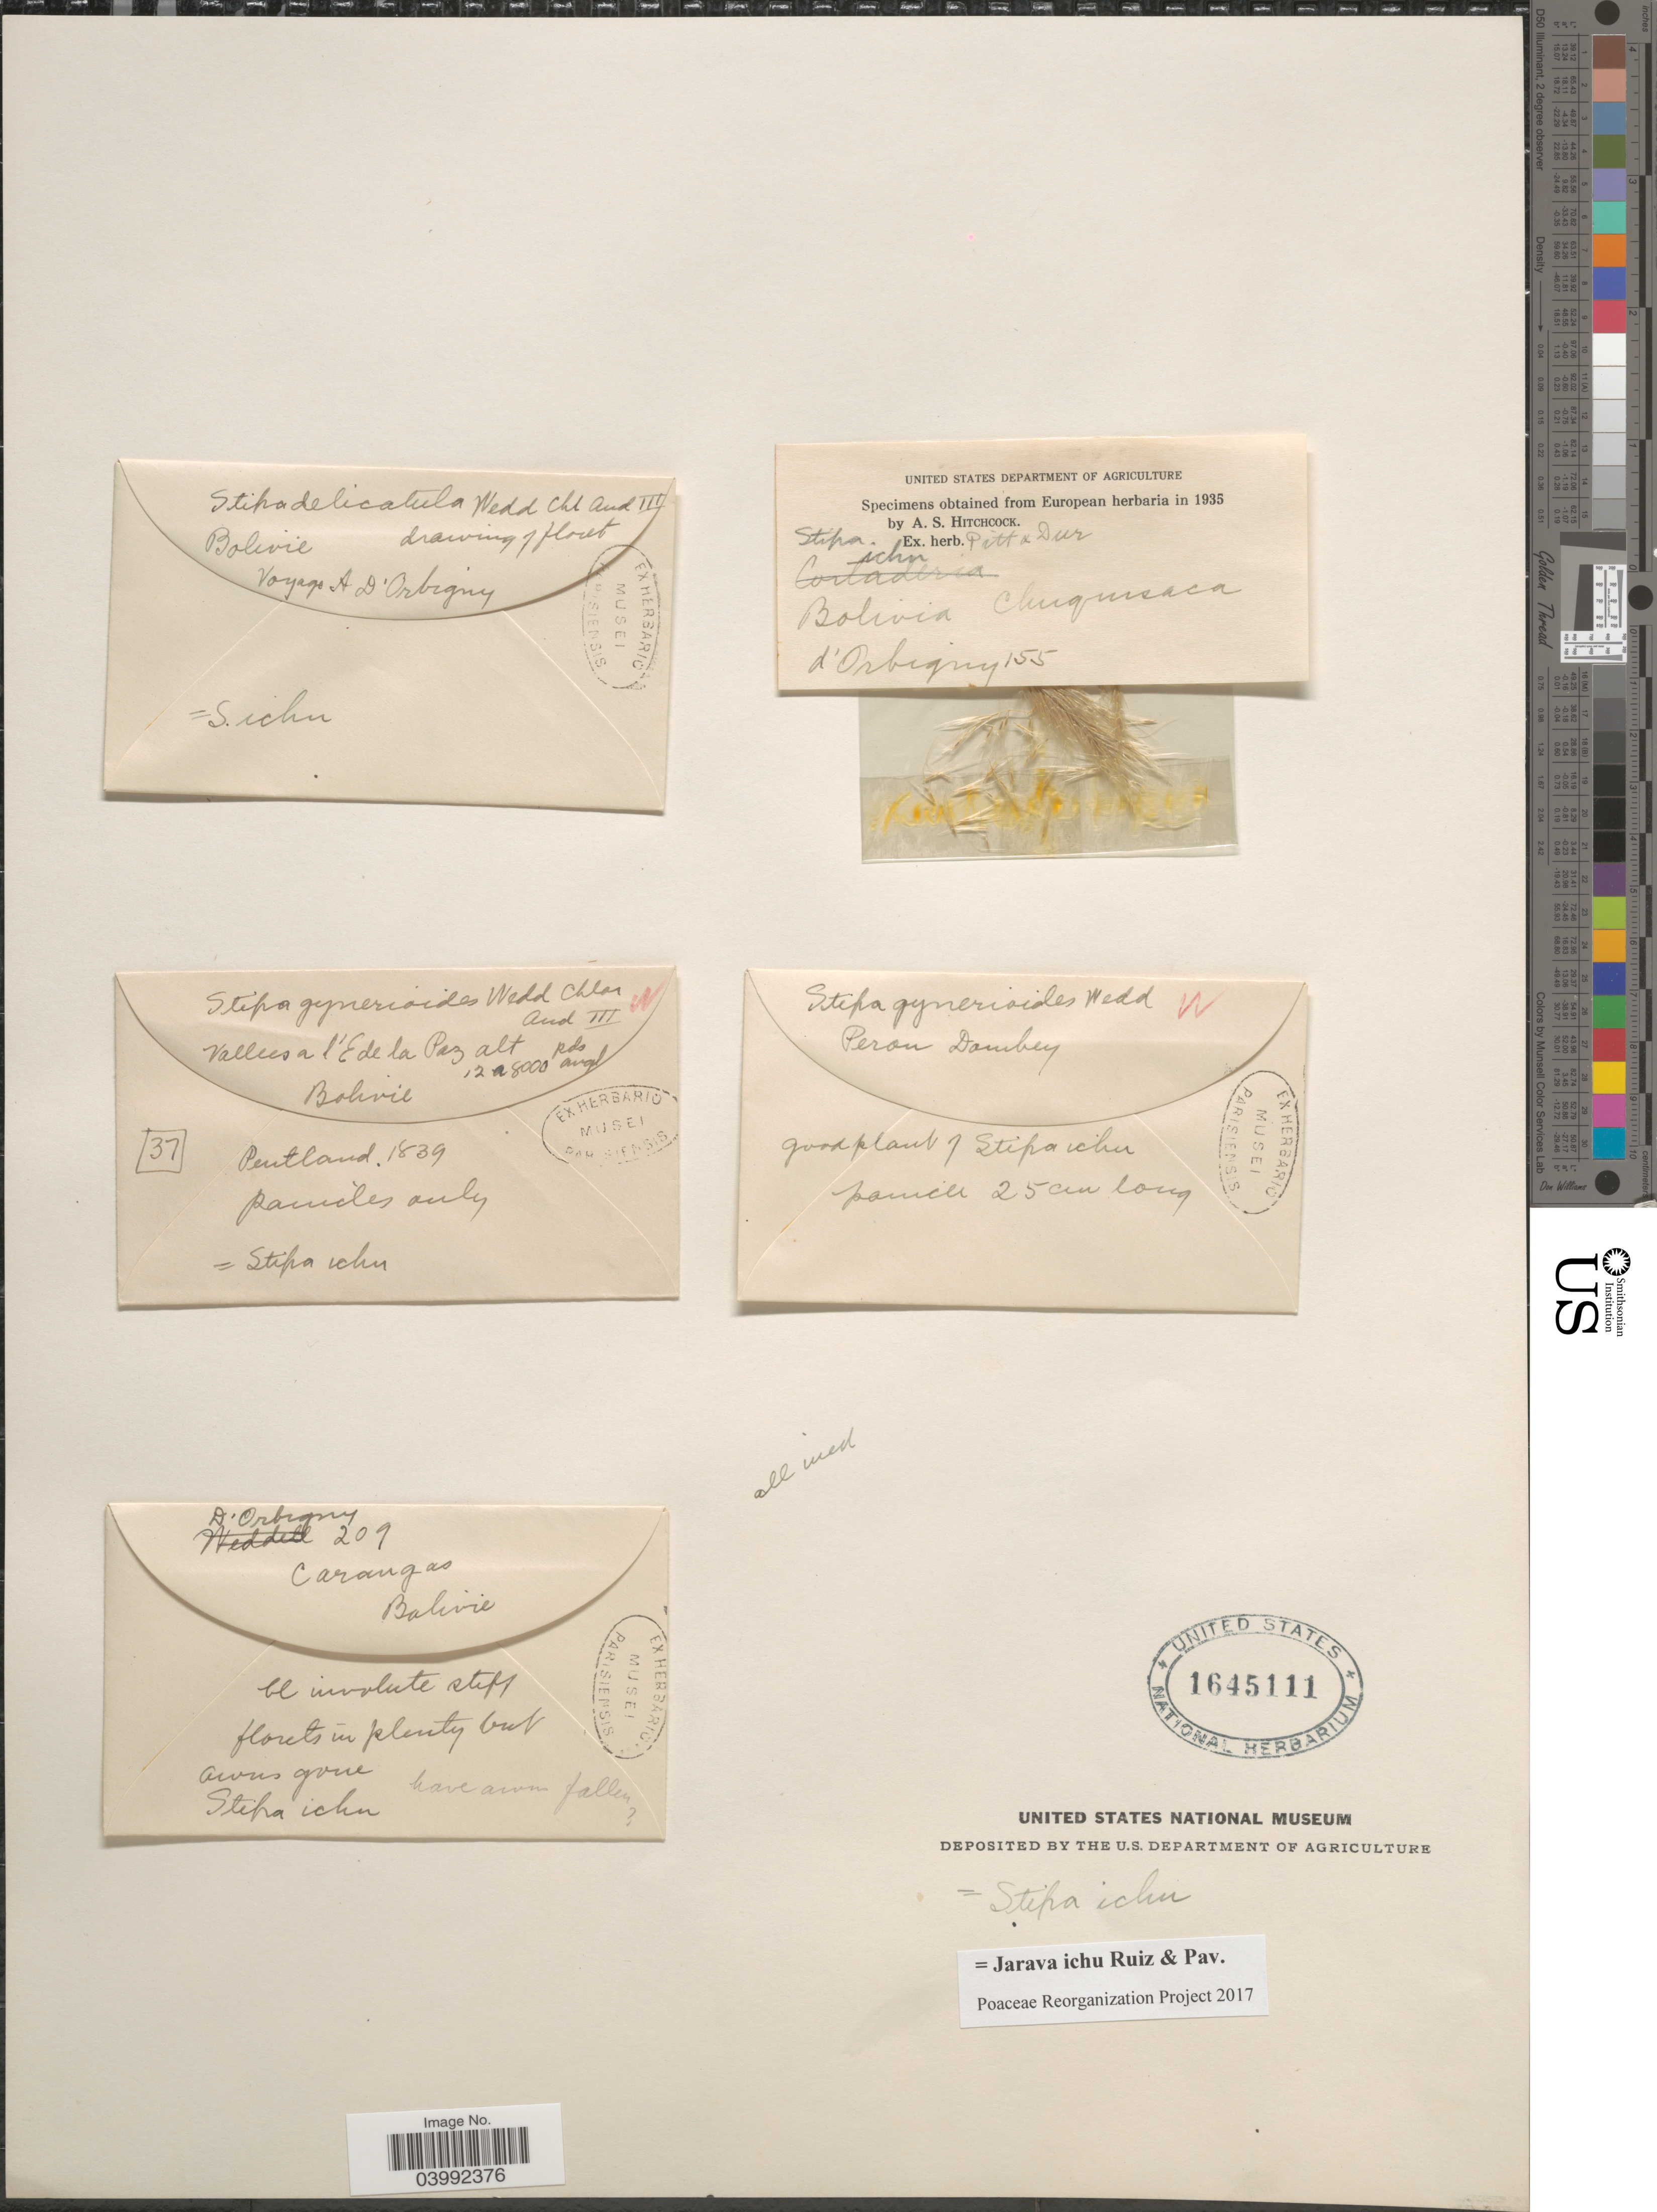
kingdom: Plantae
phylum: Tracheophyta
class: Liliopsida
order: Poales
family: Poaceae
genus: Jarava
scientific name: Jarava ichu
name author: Ruiz & Pav.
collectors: Dombey, --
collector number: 37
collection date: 1839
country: Bolivia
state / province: La Paz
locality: Vallees a l'E de la Paz.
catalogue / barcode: US 1645111-2